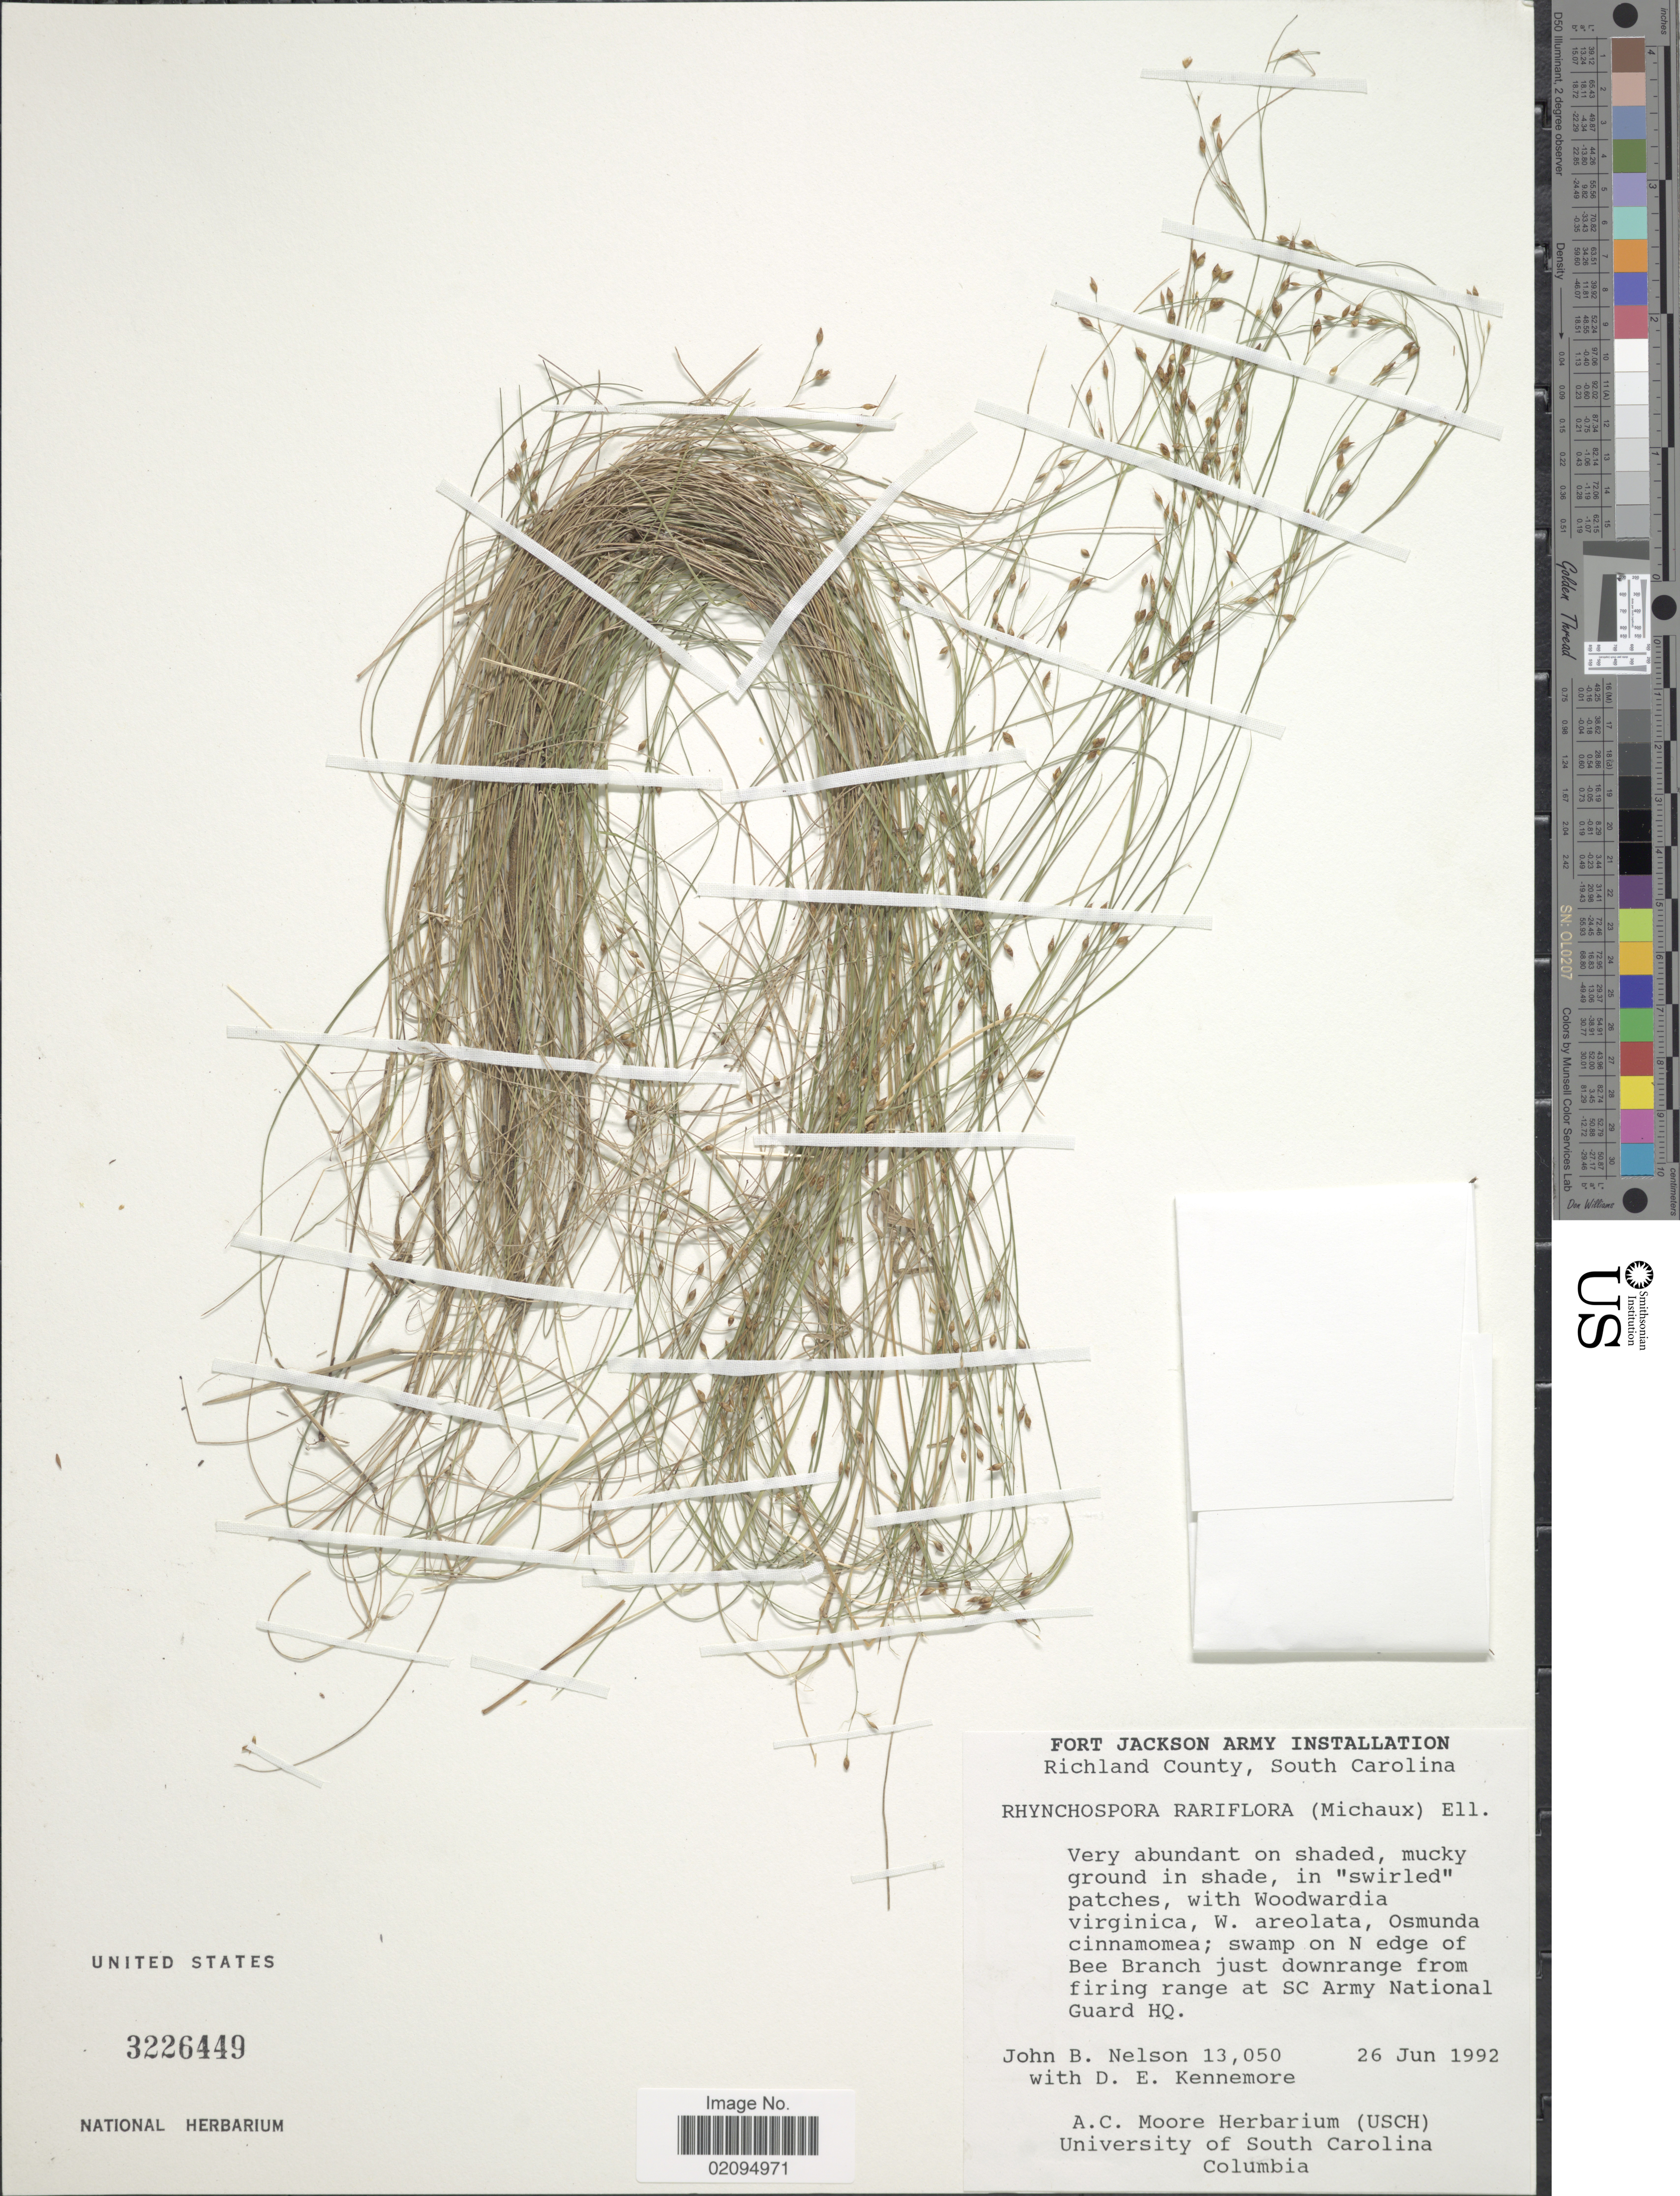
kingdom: Plantae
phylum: Tracheophyta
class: Liliopsida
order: Poales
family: Cyperaceae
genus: Rhynchospora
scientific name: Rhynchospora rariflora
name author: (Michx.) Elliott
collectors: J. B. Nelson & D. Kennemore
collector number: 13050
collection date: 1992-06-26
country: United States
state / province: South Carolina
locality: Fort Jackson Army [unsure placement] Richland County. Swamp on N edge of Bee Ranch just downrange from firing range at SC Army National Guard HQ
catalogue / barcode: US 3226449